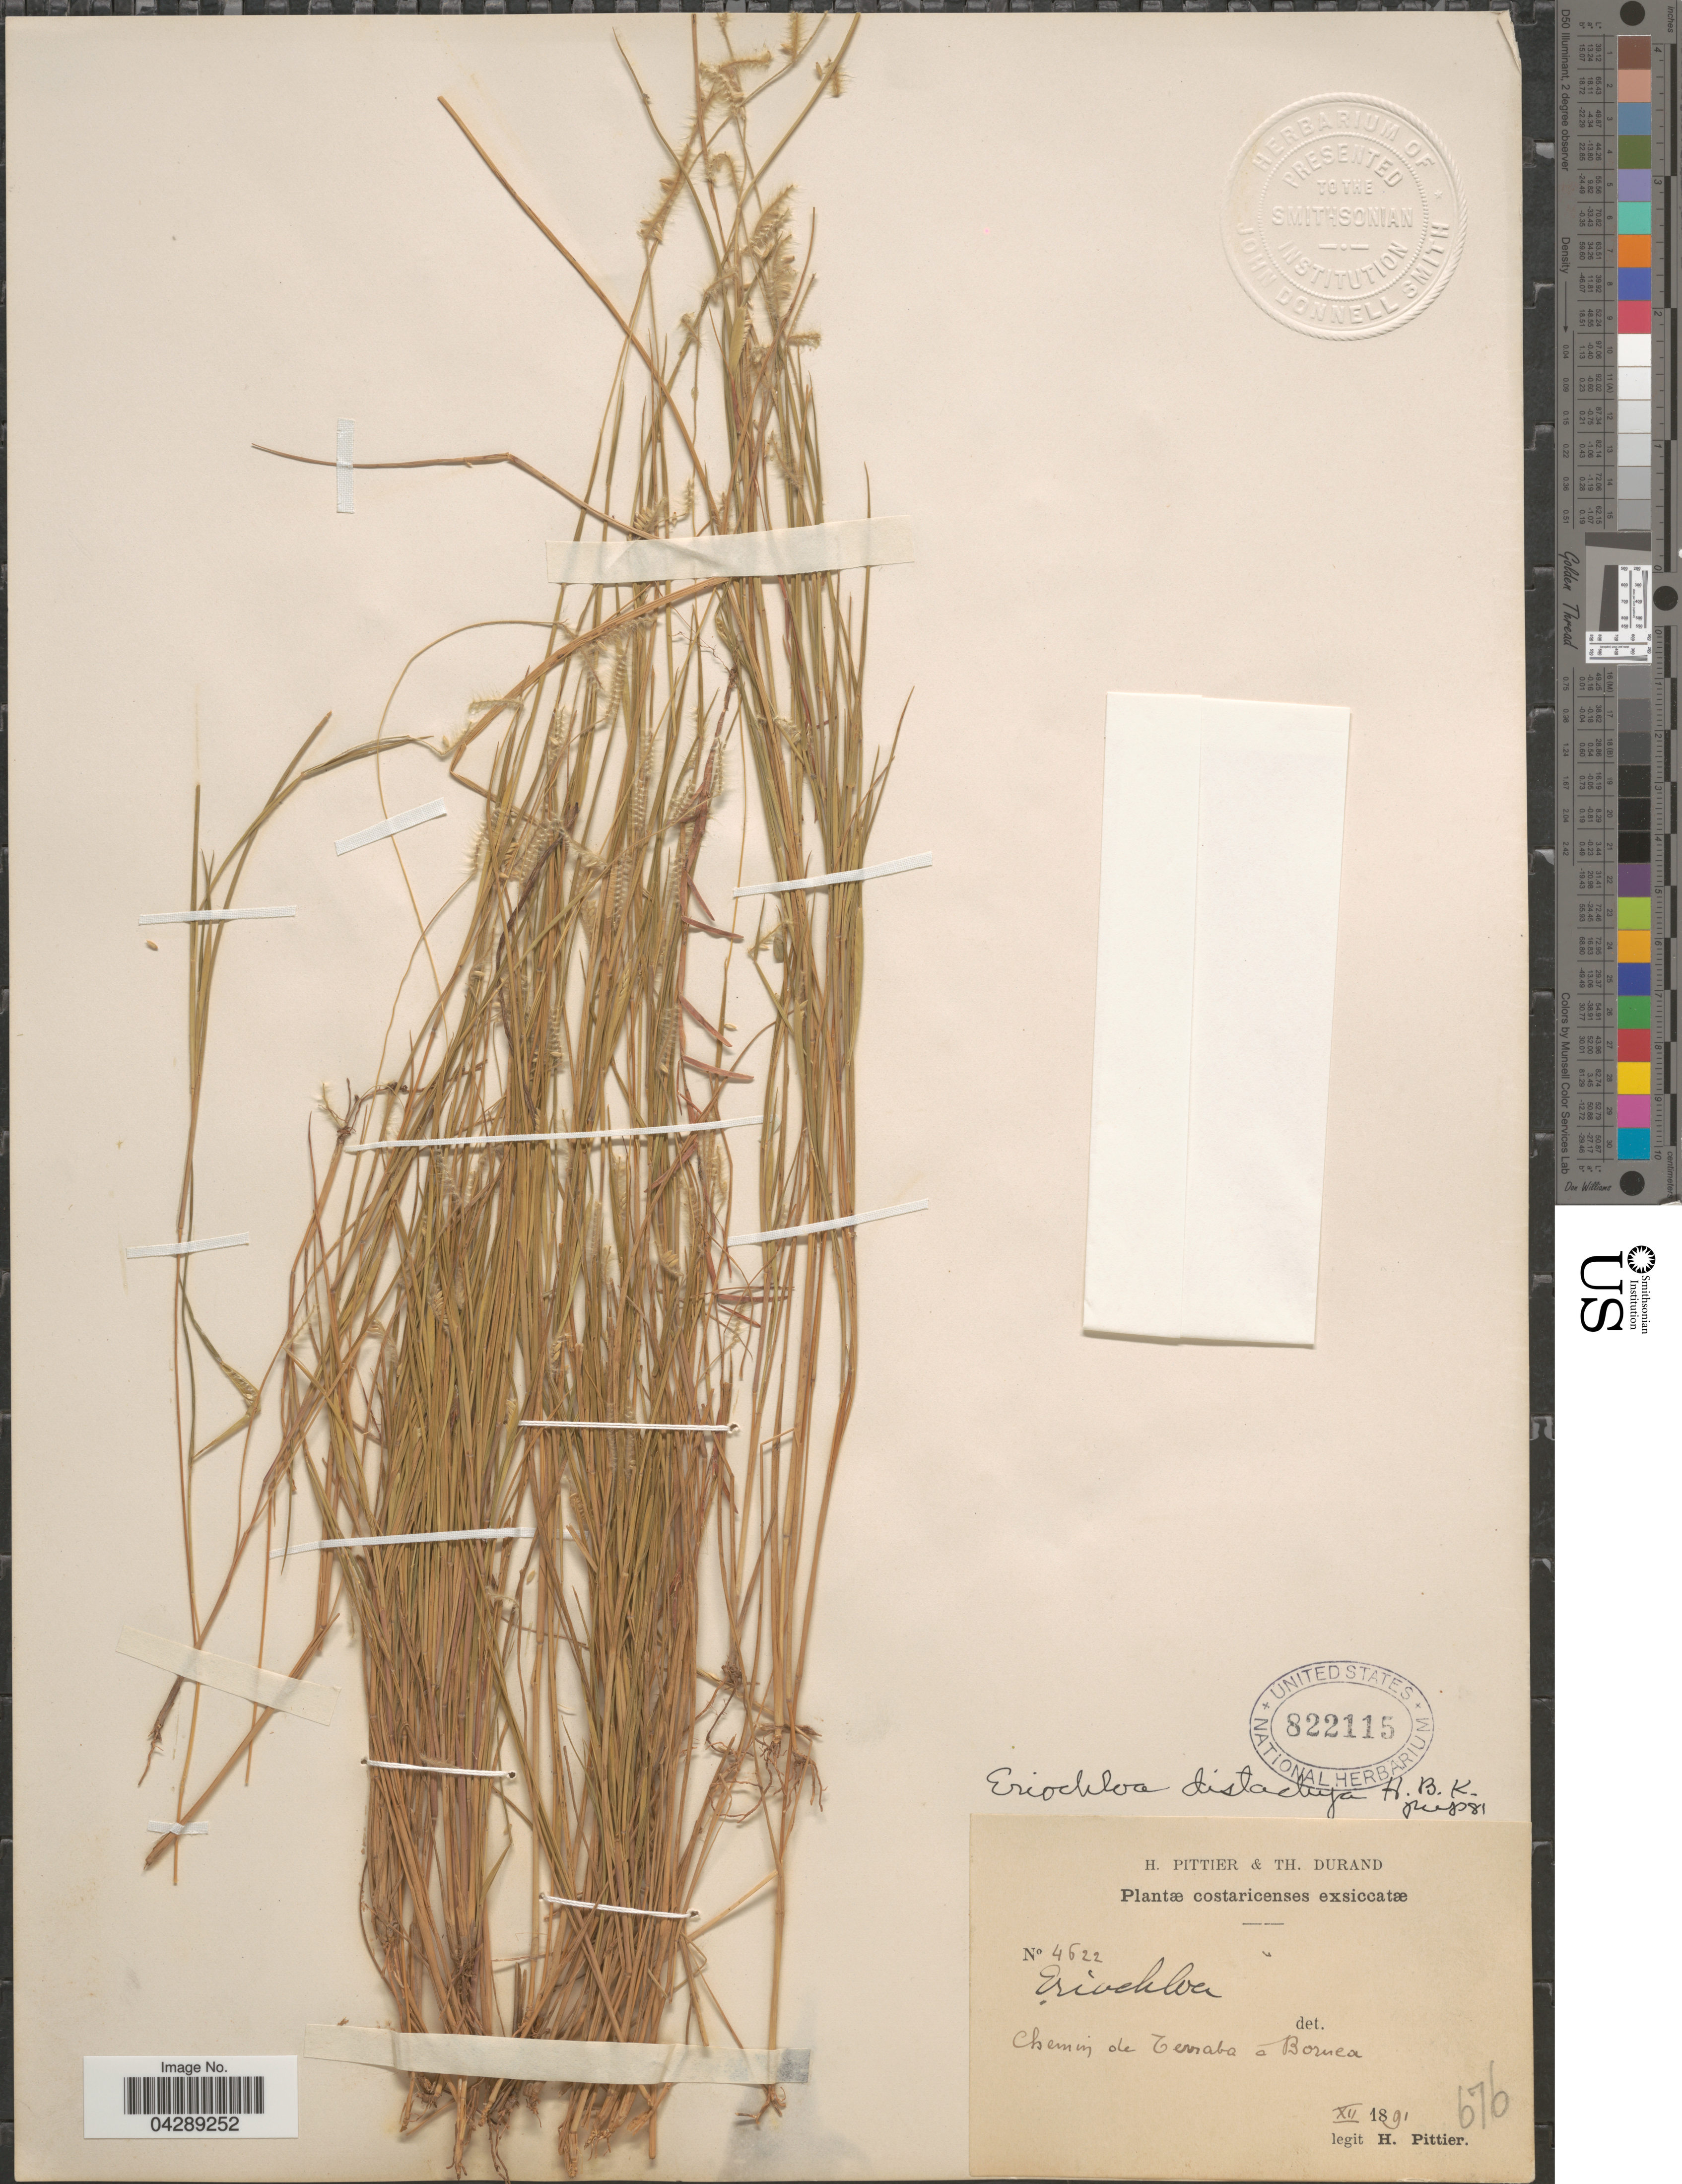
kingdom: Plantae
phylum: Tracheophyta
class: Liliopsida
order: Poales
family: Poaceae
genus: Eriochloa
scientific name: Eriochloa distachya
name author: Kunth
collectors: H. F. Pittier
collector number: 4622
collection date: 1891-12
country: Costa Rica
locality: Chemin de Terraba a Bornea.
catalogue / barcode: US 822115